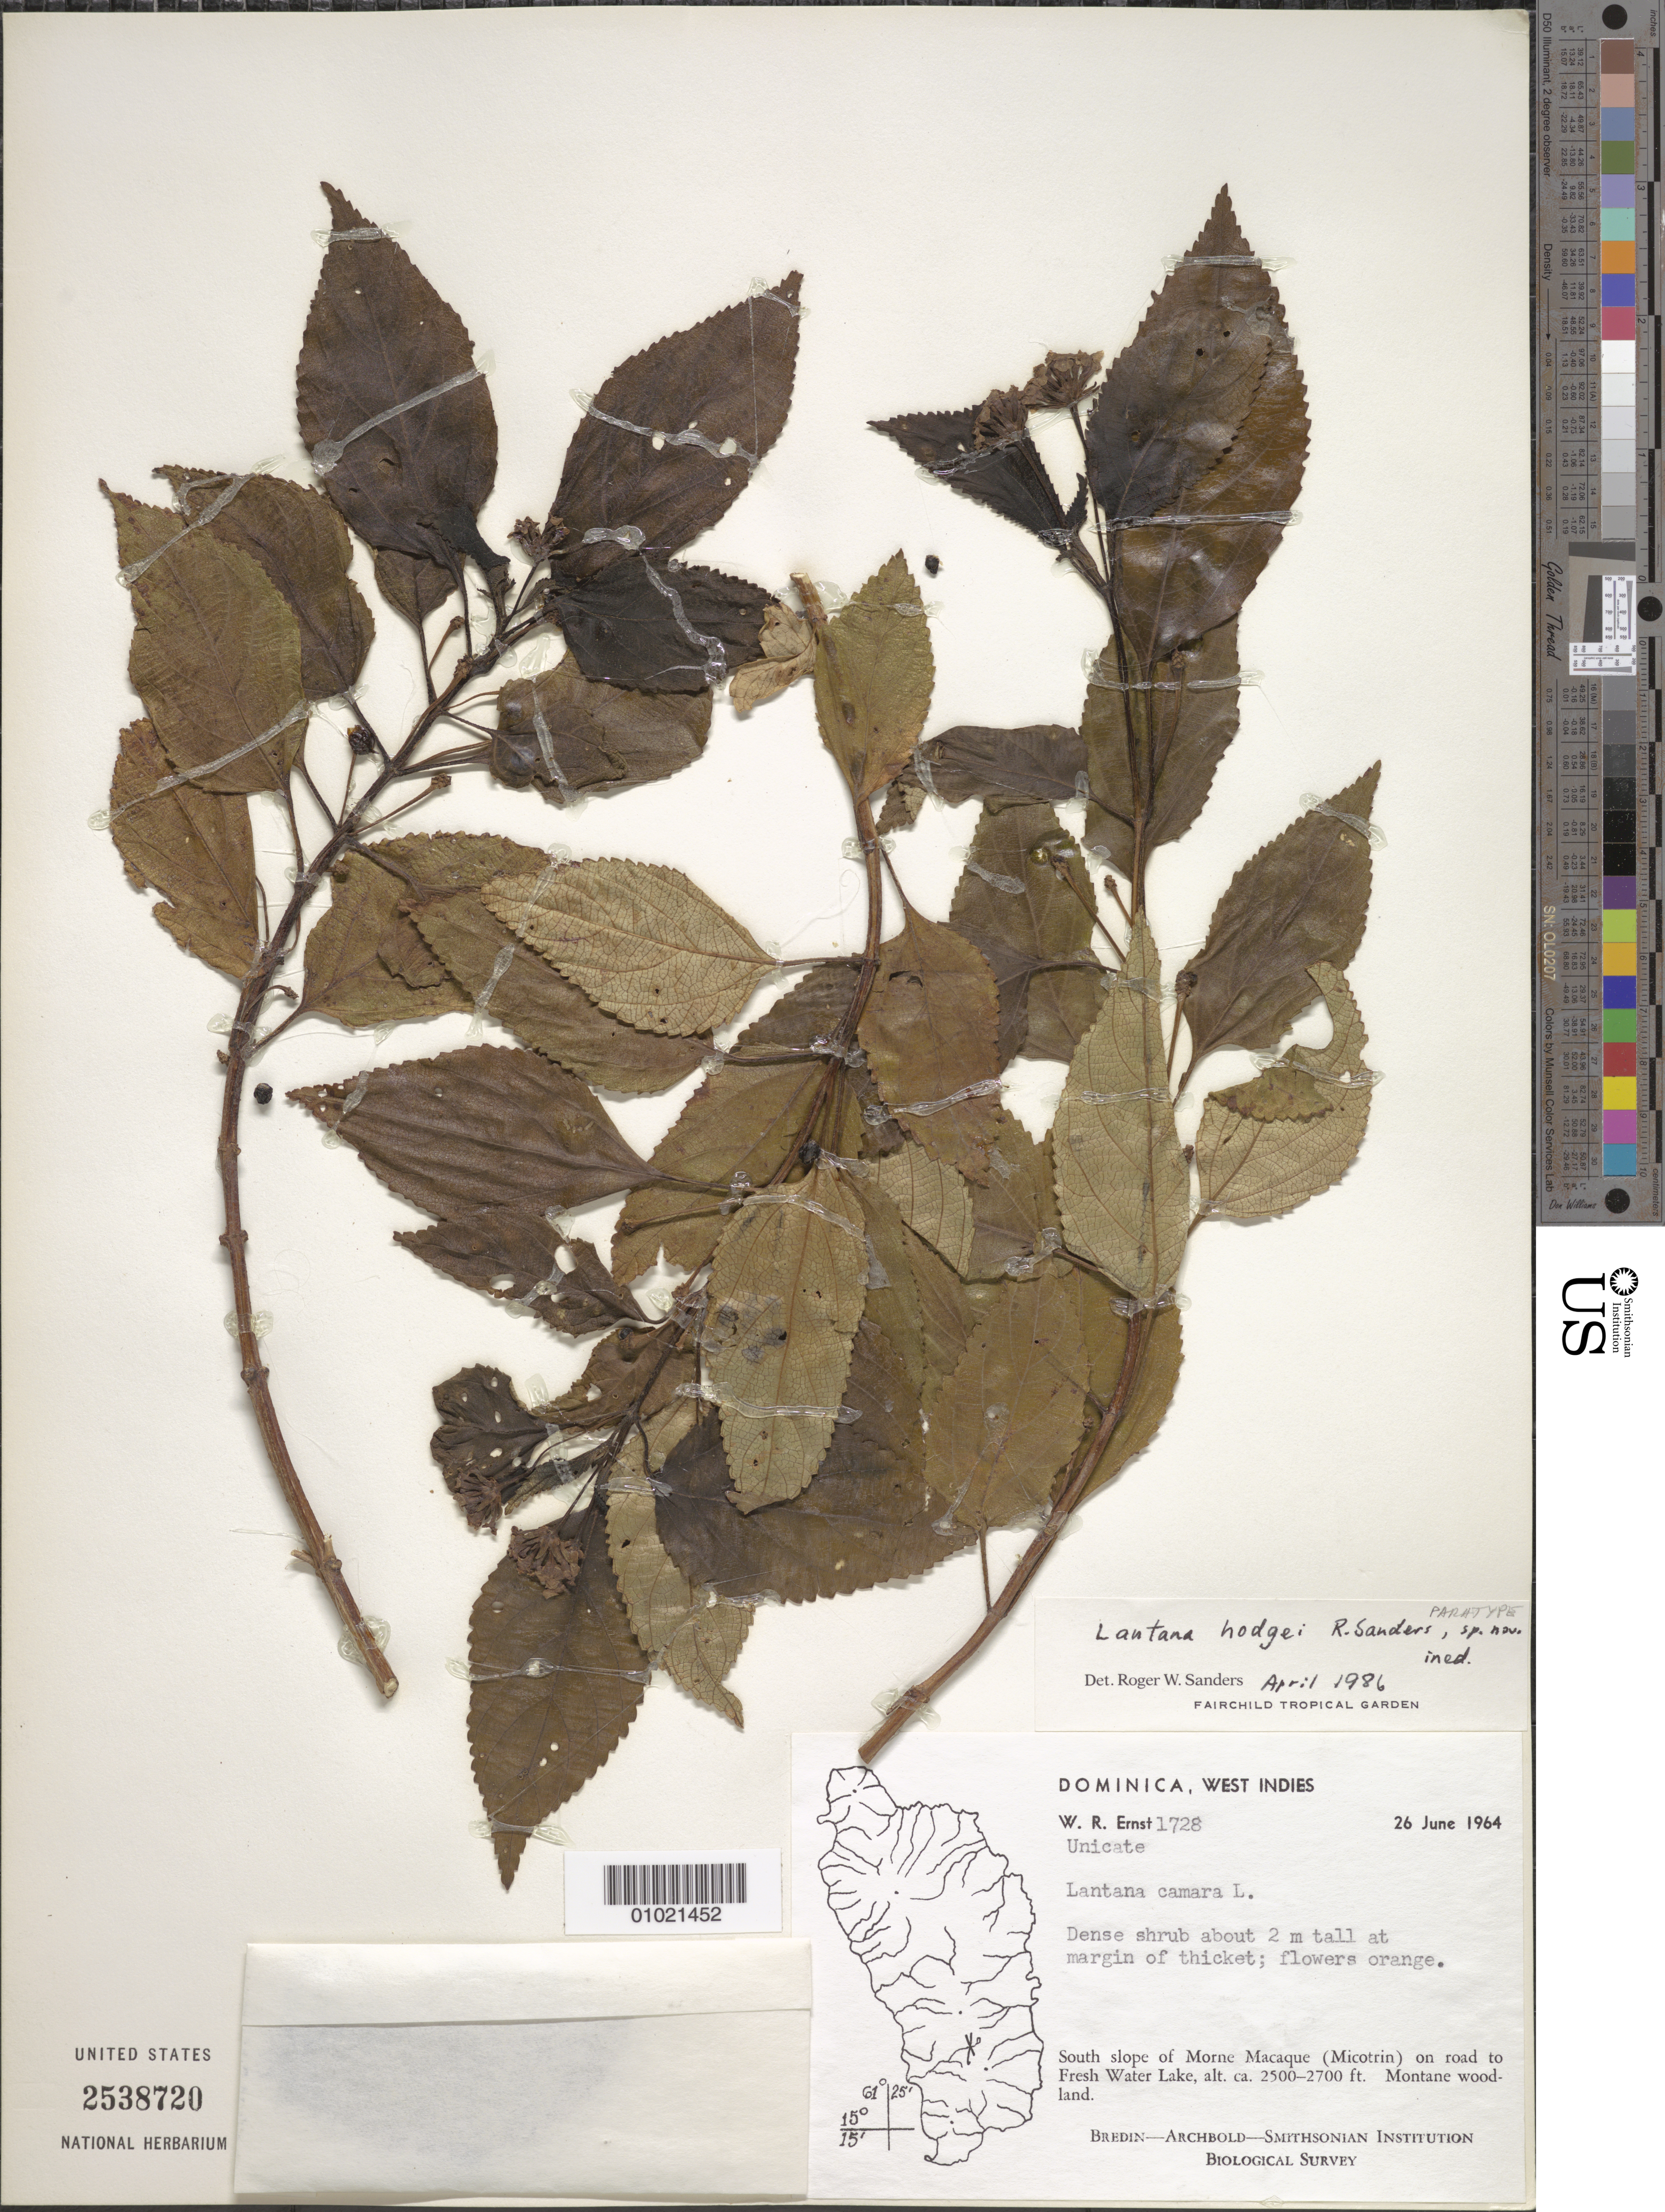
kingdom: Plantae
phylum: Tracheophyta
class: Magnoliopsida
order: Lamiales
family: Verbenaceae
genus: Lantana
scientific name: Lantana hodgei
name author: Sanders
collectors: W. R. Ernst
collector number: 1728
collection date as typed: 26 Jun 1964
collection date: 1964-06-26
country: Dominica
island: Dominica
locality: South slope of Morne Macaque (Micotrin) on road to Fresh Water lake. Montane woodland.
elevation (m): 762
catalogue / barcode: US 2538720